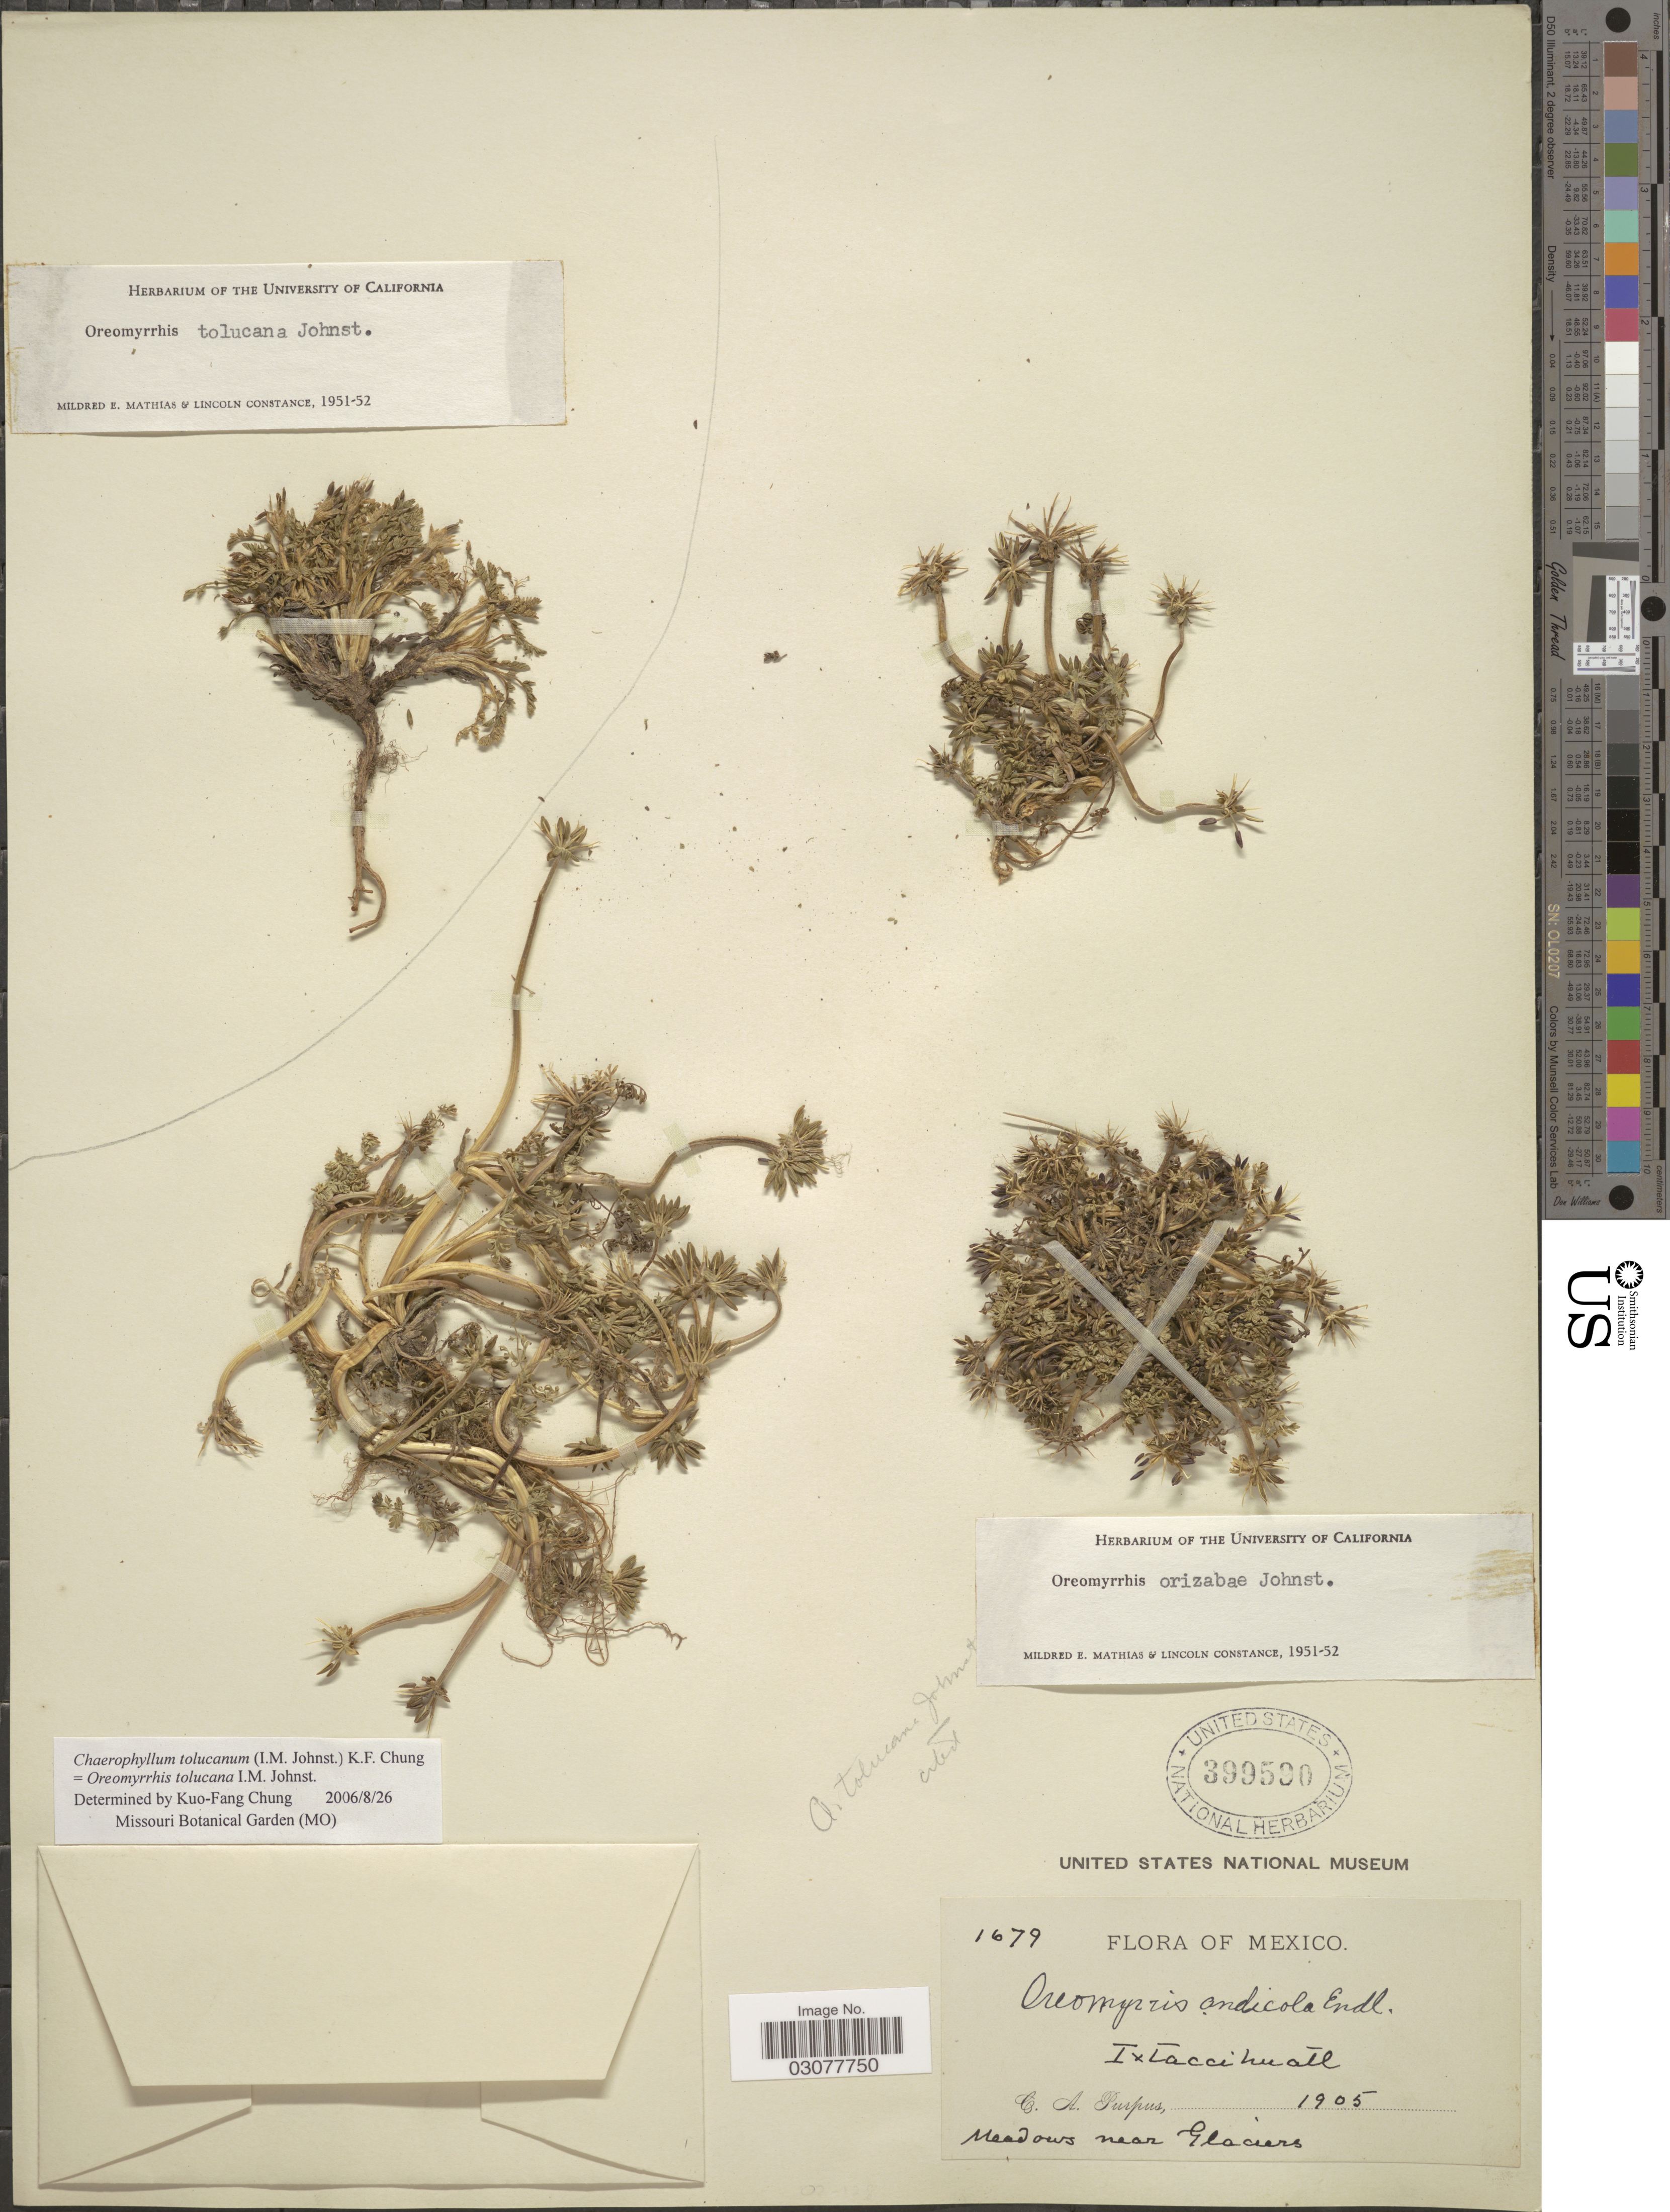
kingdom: Plantae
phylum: Tracheophyta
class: Magnoliopsida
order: Apiales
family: Apiaceae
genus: Chaerophyllum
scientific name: Chaerophyllum tolucanum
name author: (I.M. Johnst.) K.F. Chung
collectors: C. A. Purpus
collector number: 1679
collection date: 1905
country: Mexico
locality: Ixtaccihuatl. Meadows near Glaciers.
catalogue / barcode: US 399590